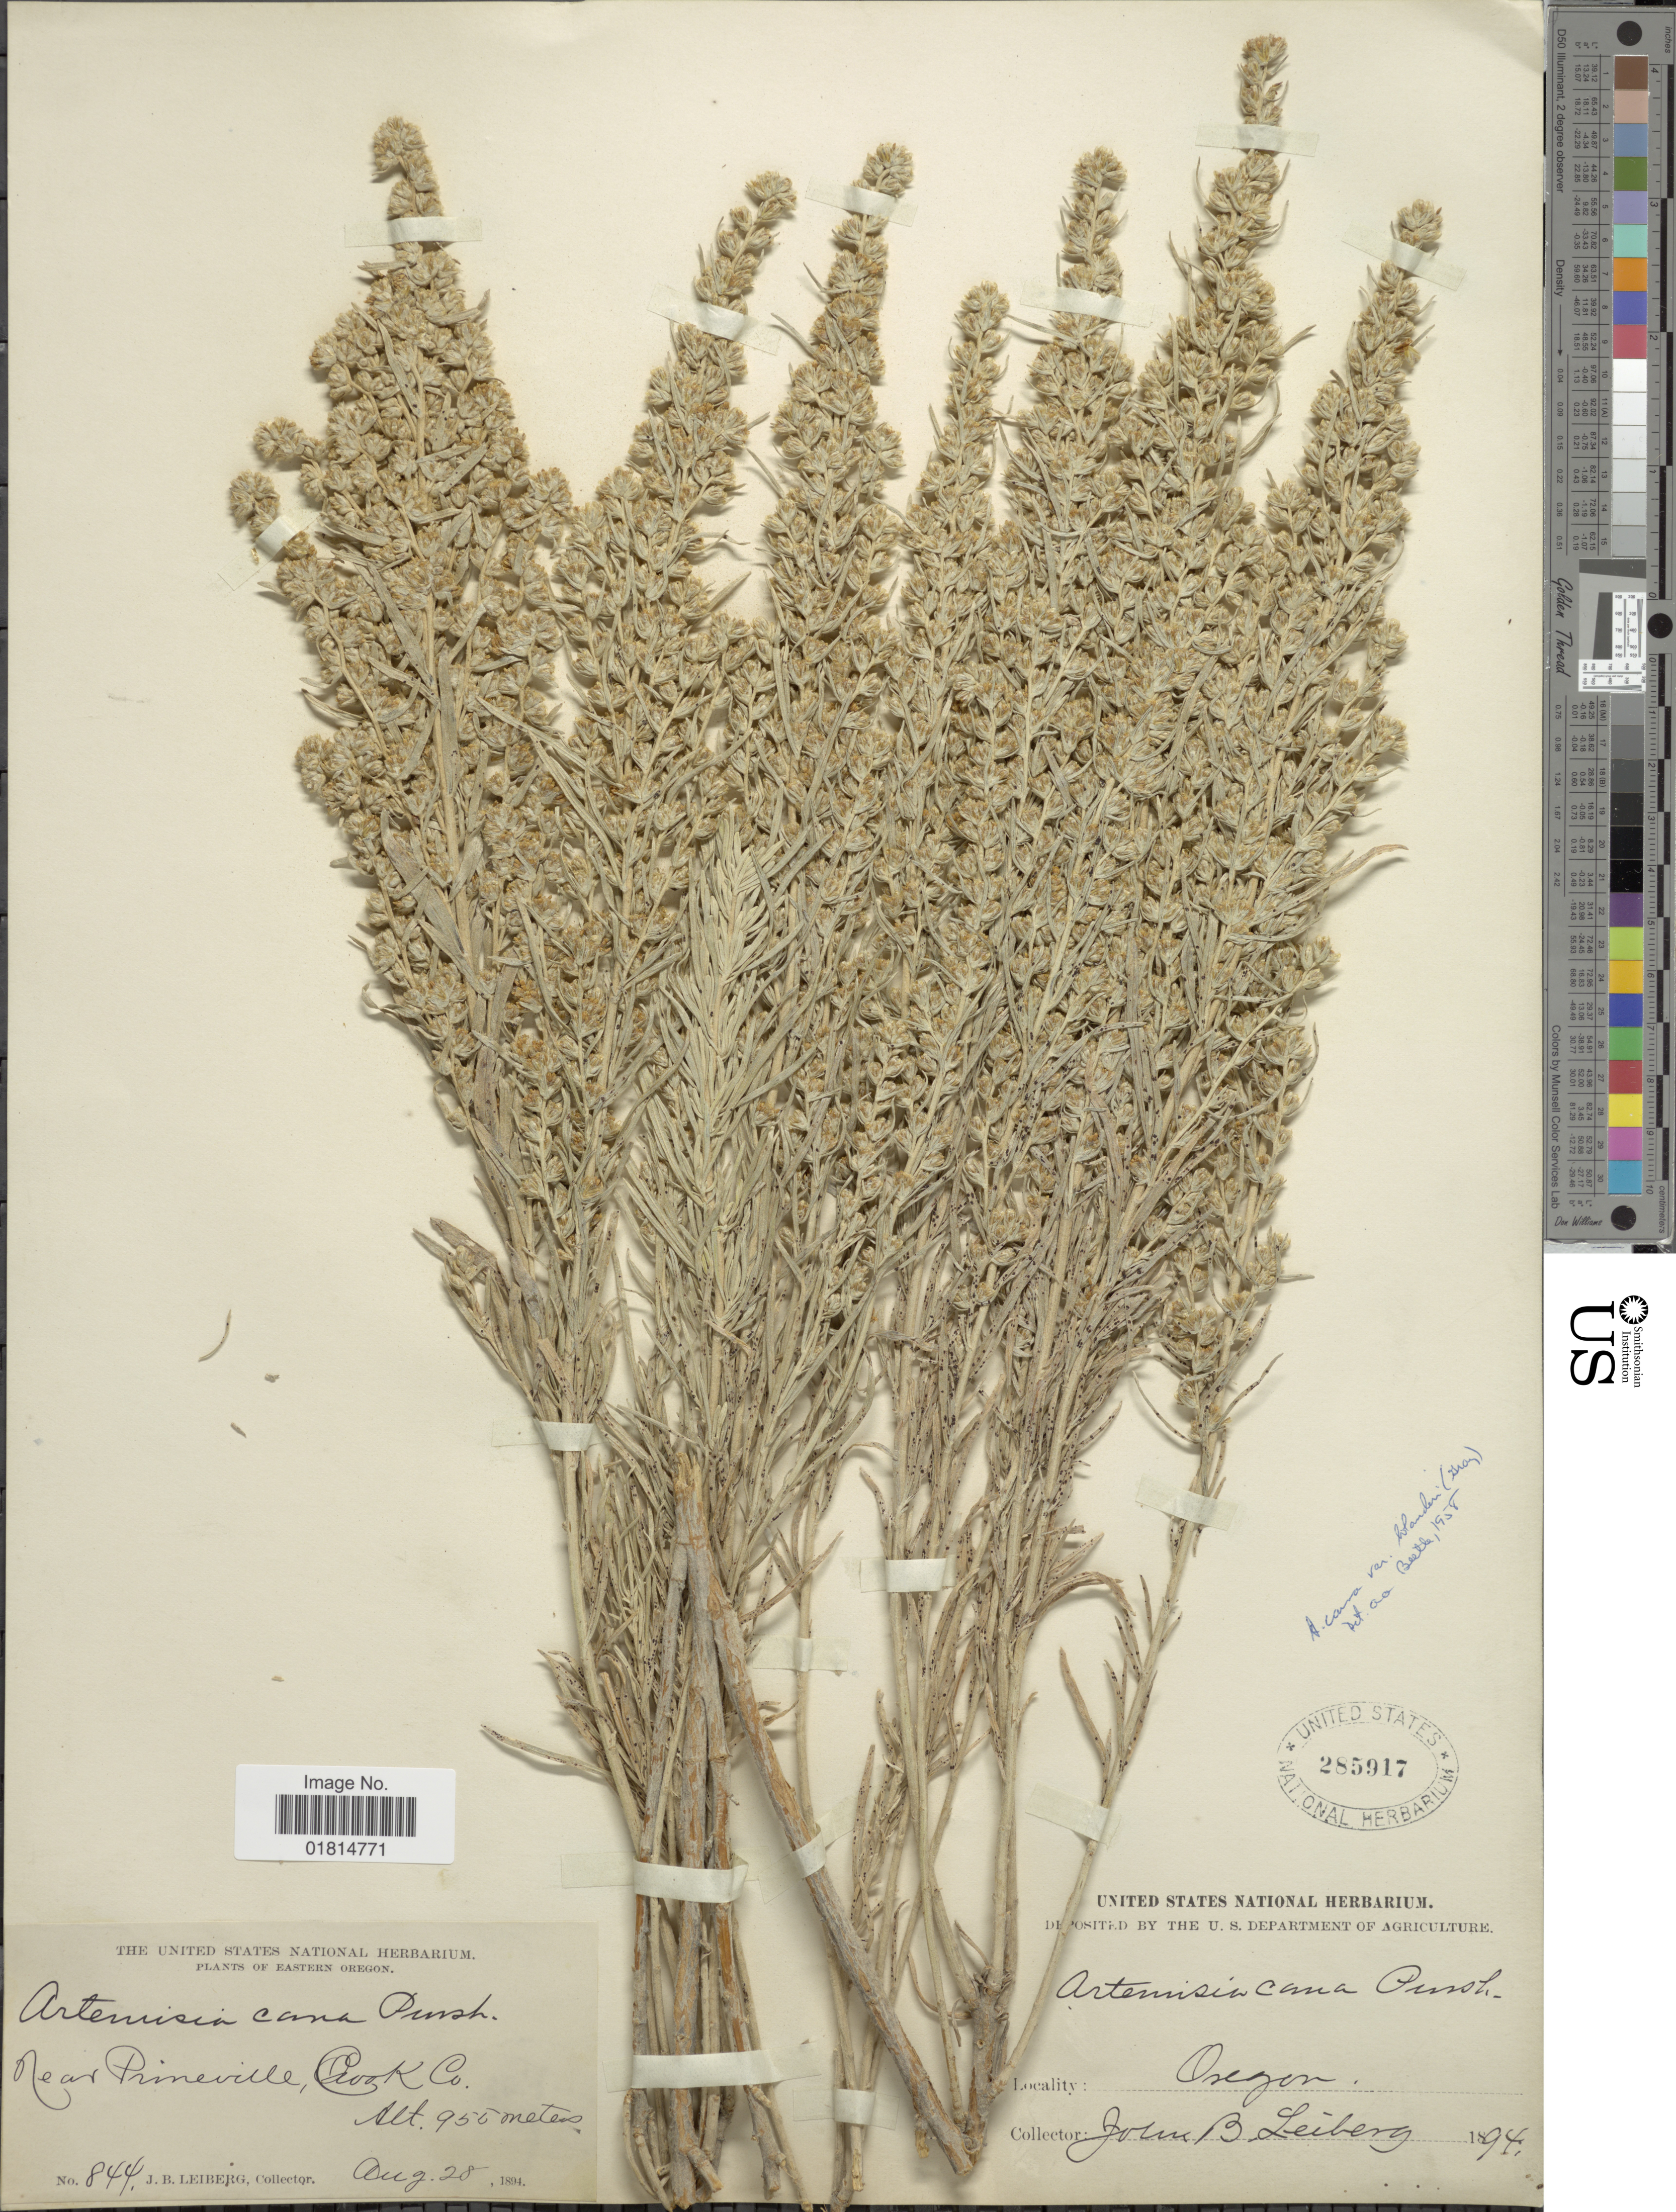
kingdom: Plantae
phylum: Tracheophyta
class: Magnoliopsida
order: Asterales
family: Asteraceae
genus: Artemisia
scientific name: Artemisia cana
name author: Pursh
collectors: J. B. Leiberg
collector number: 844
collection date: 1894-08-28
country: United States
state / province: Oregon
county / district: Crook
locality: Eastern Oregon. Near Primeville, Crook Co.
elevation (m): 955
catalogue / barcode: US 285917